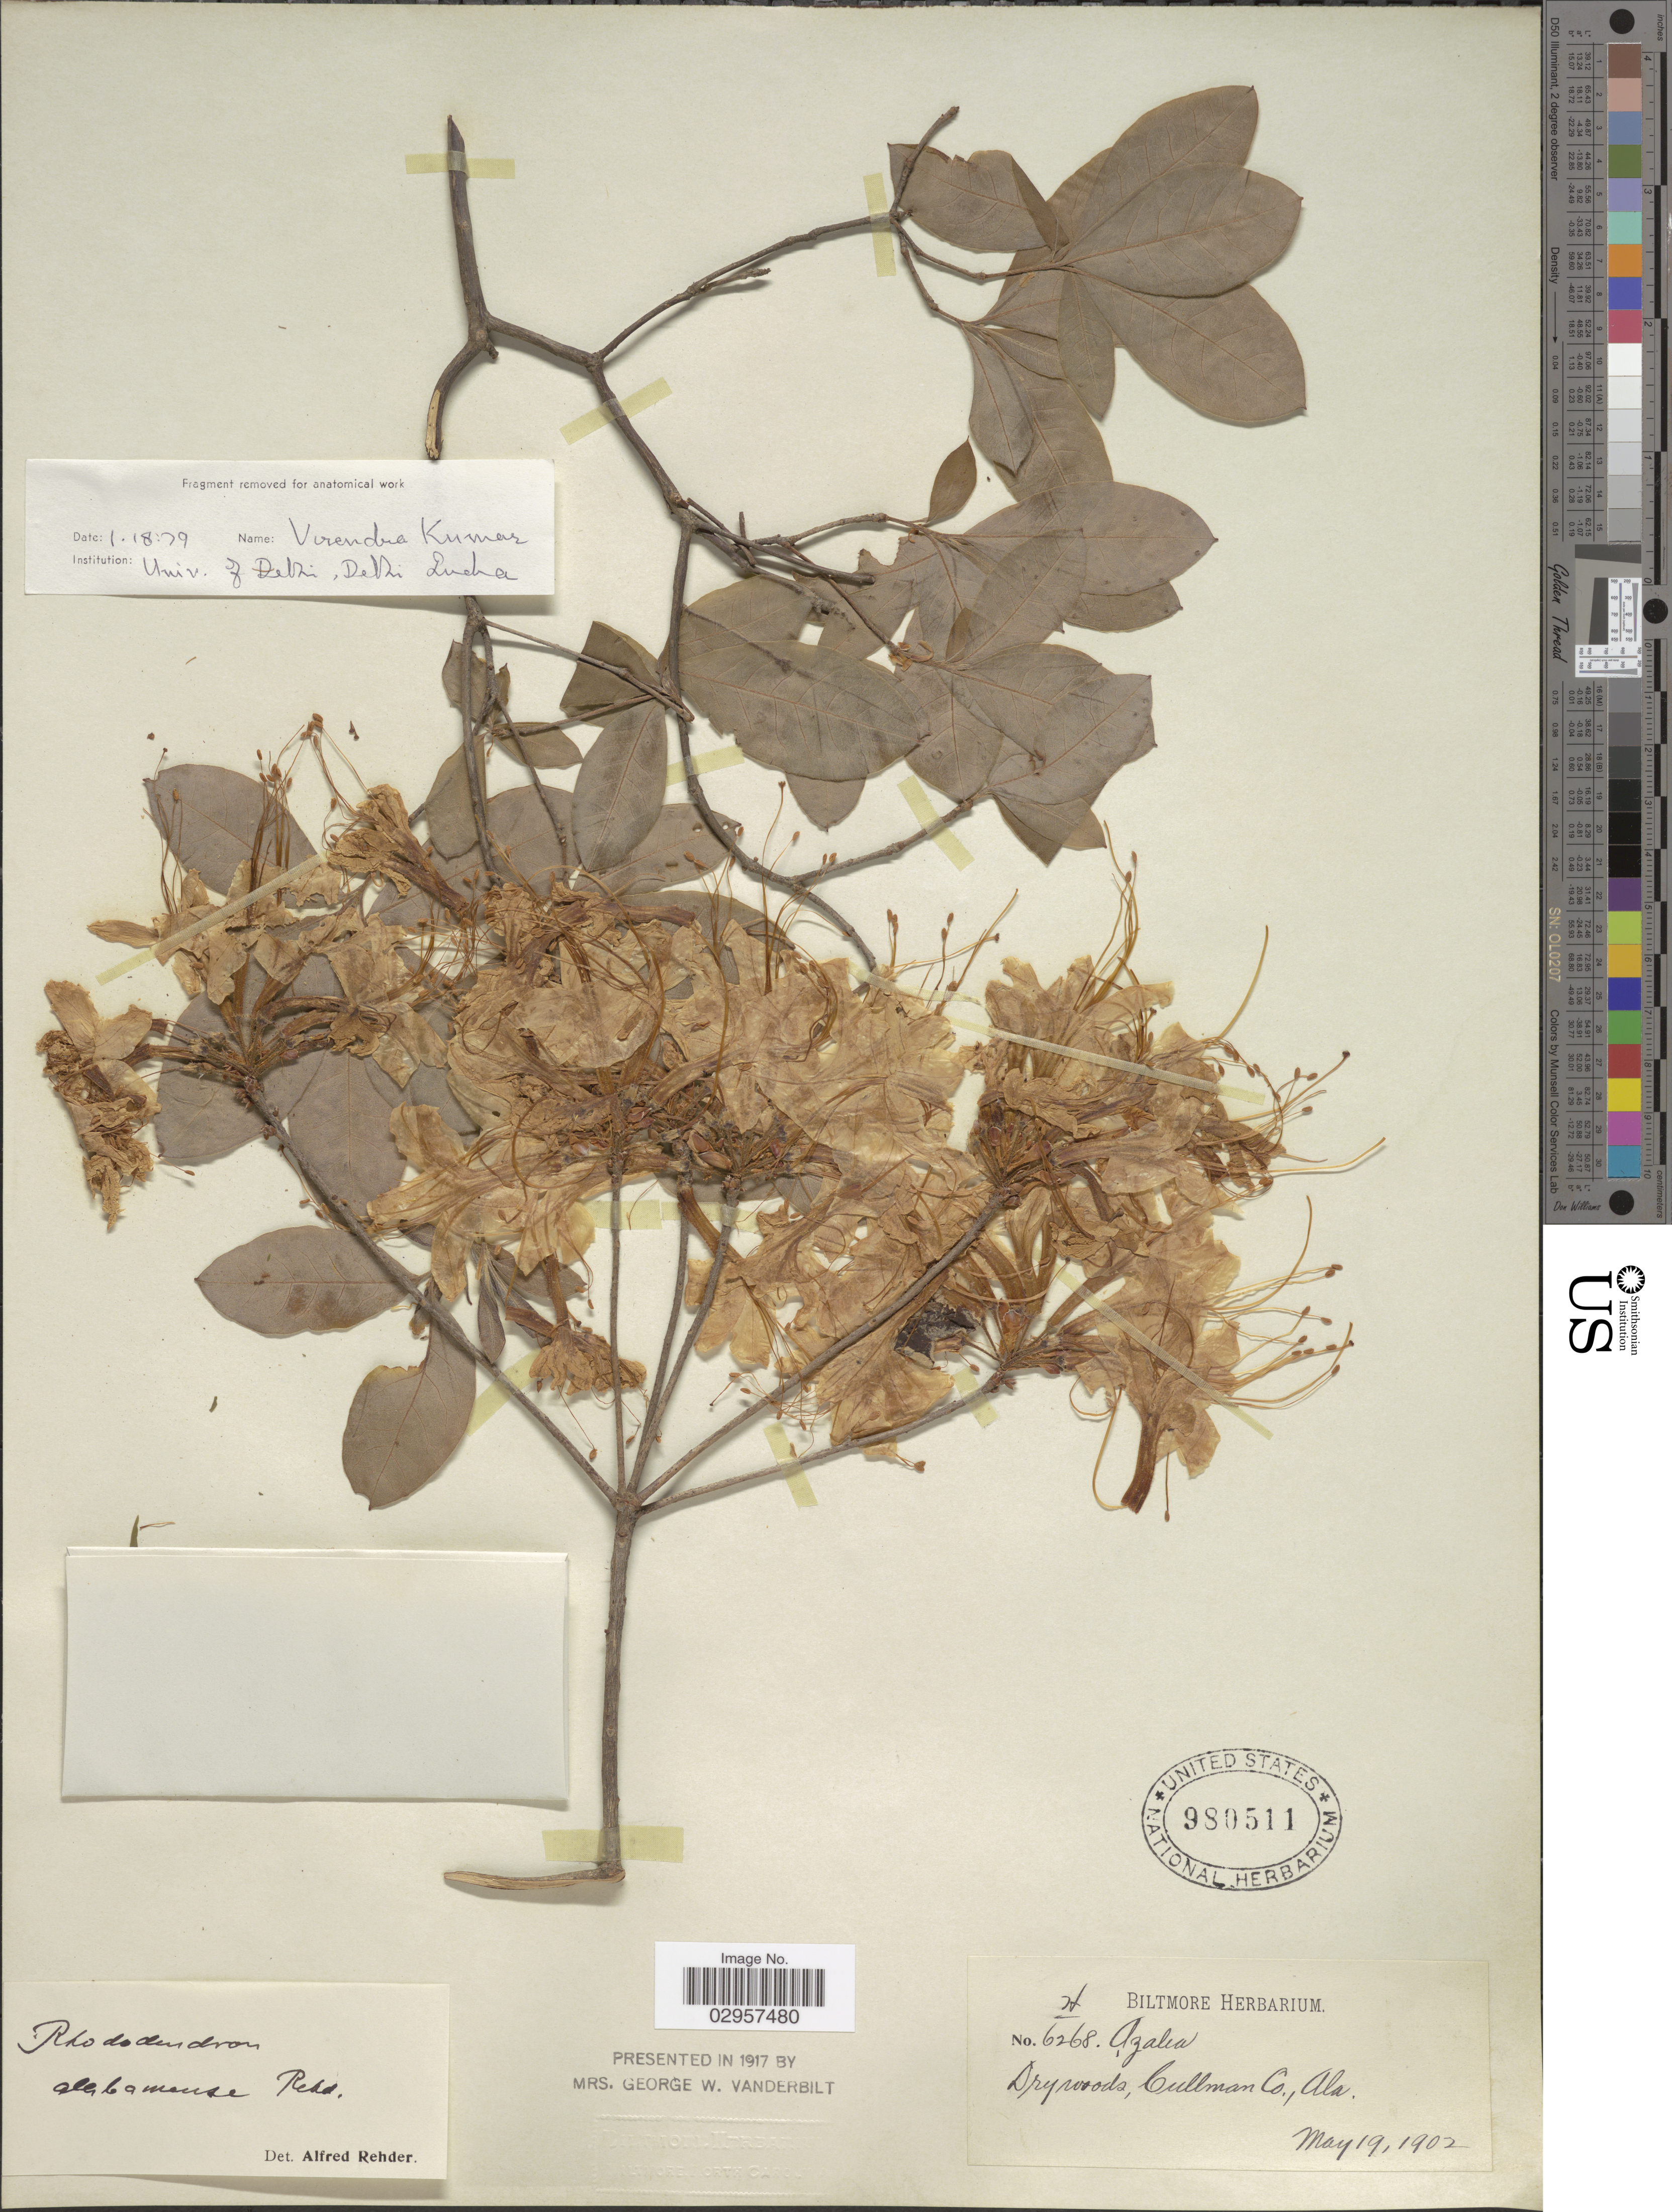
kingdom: Plantae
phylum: Tracheophyta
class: Magnoliopsida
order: Ericales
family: Ericaceae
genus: Rhododendron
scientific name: Rhododendron alabamense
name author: Rehder in E.H. Wilson & Rehder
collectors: ex herb. Biltmore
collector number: H/6268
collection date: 1902-05-19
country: United States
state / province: Alabama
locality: Dry woods, Cullman Co.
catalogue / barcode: US 980511